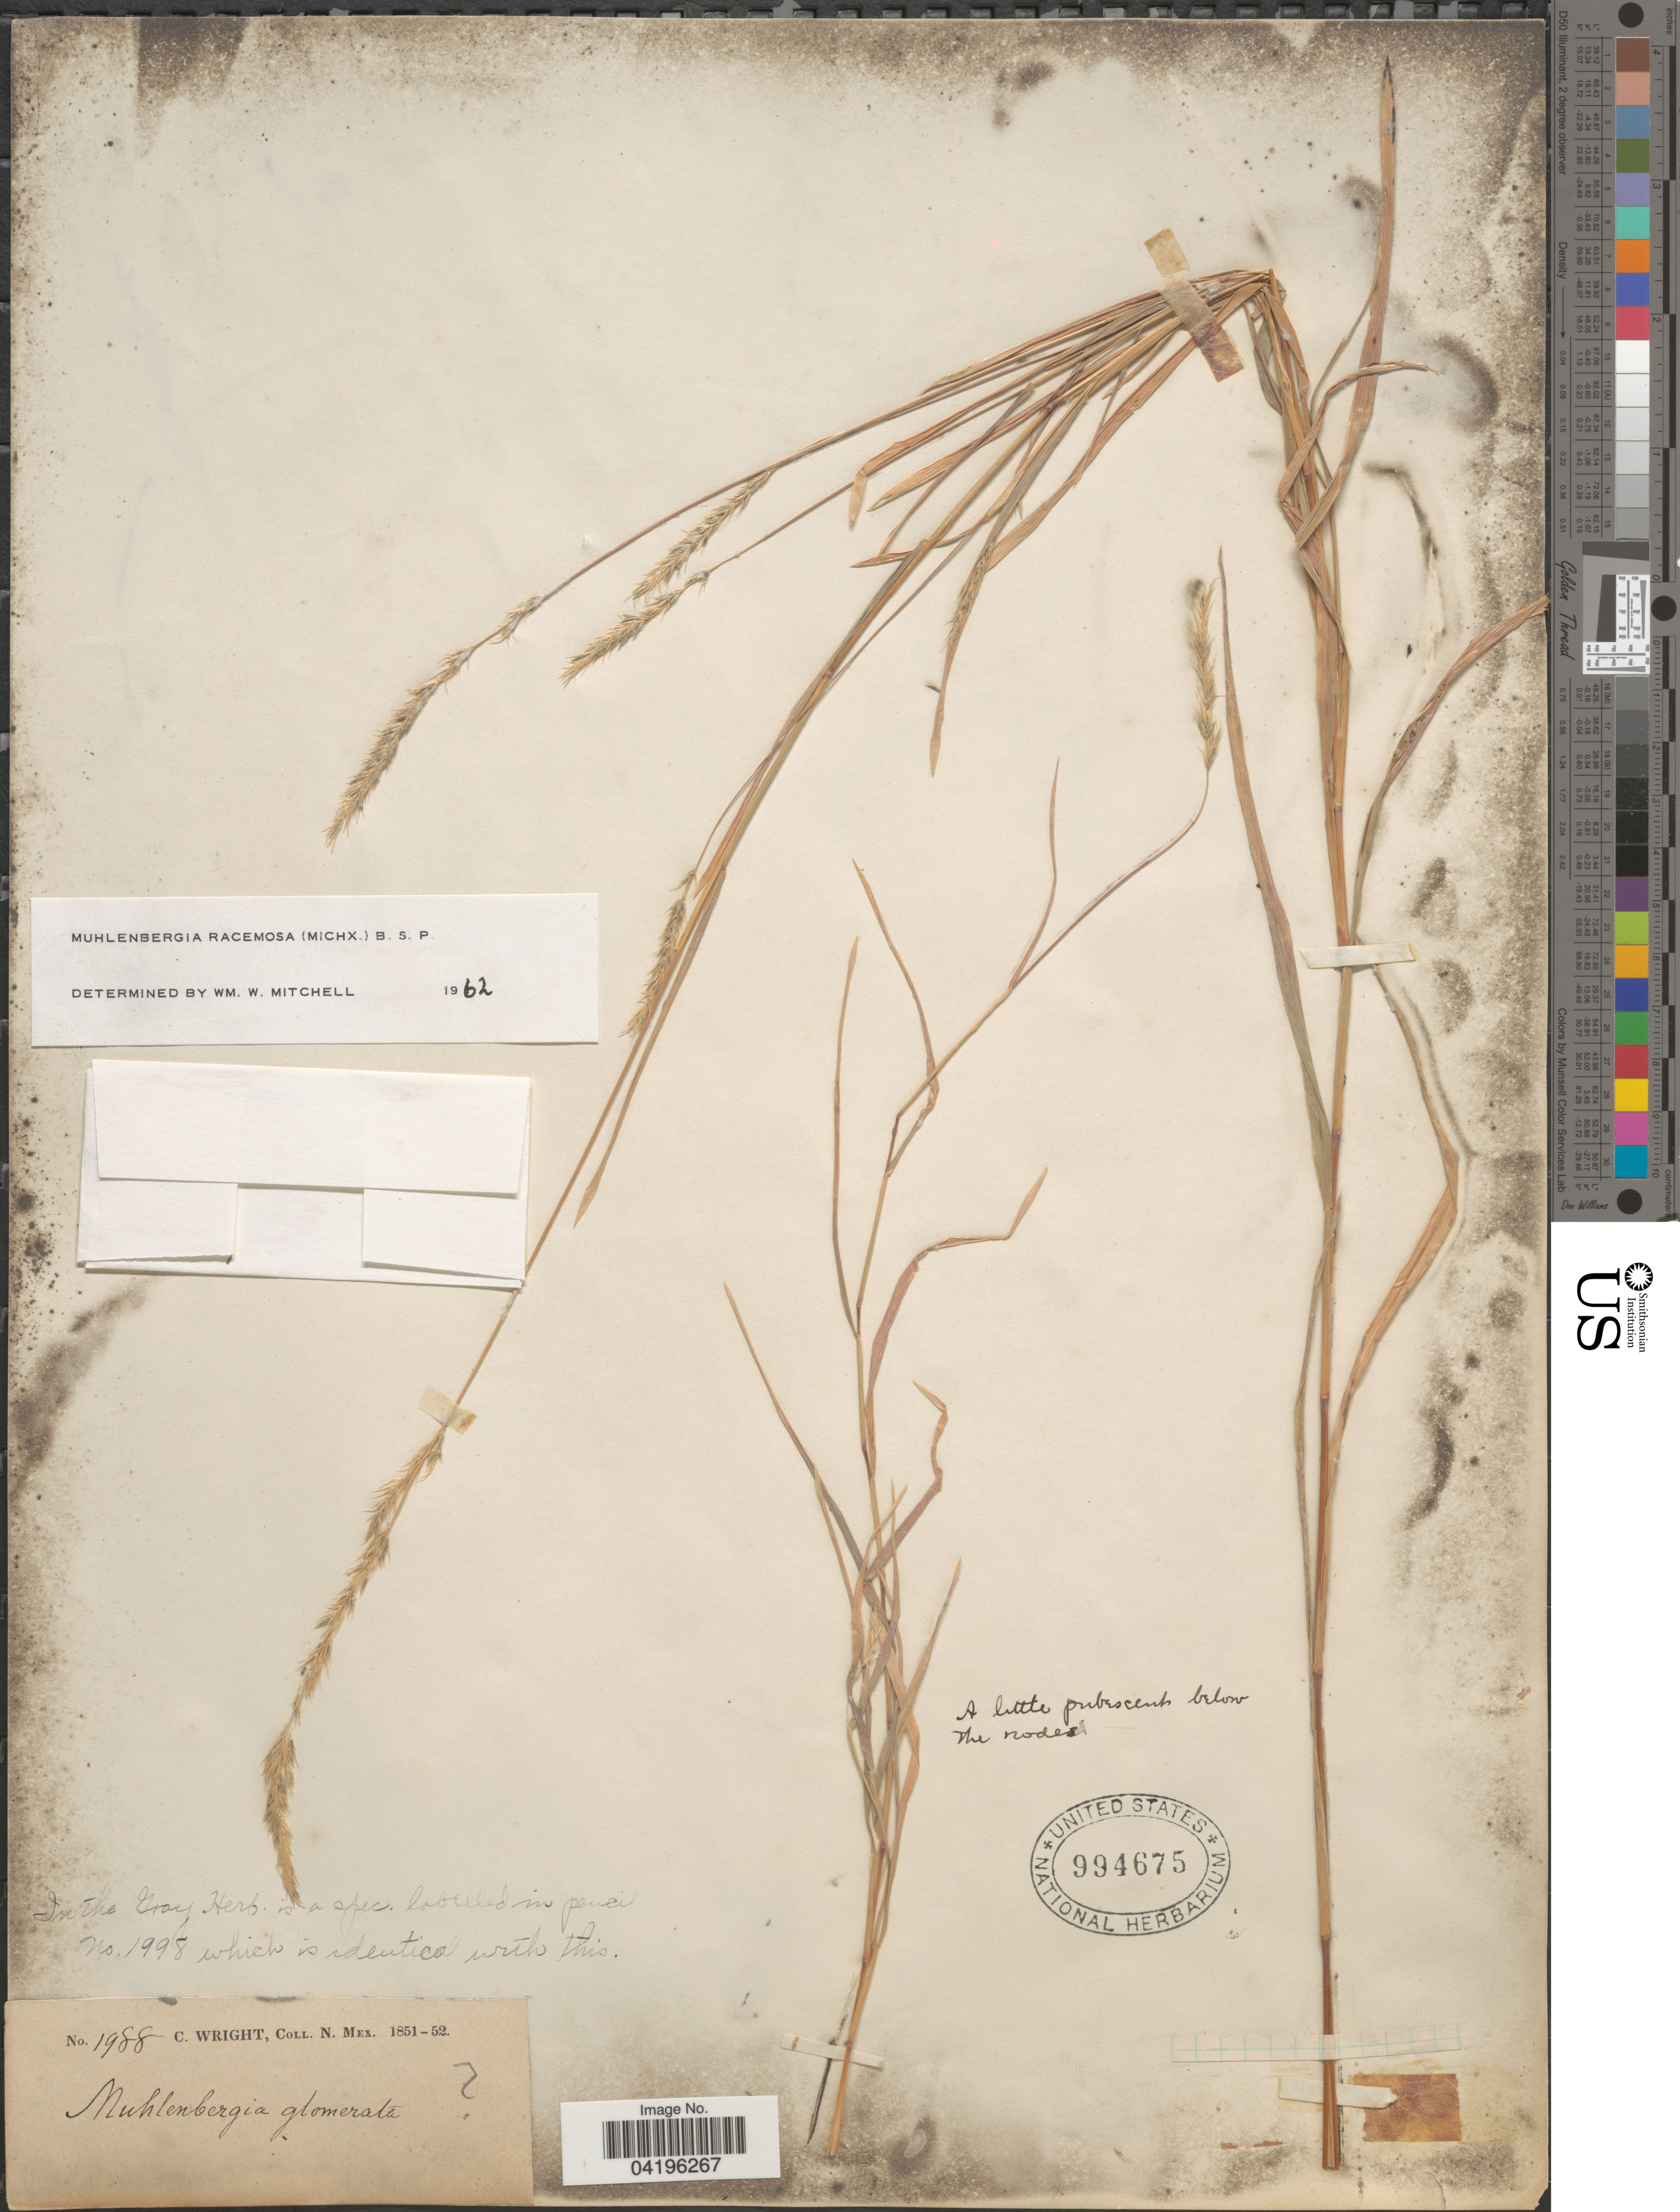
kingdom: Plantae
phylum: Tracheophyta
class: Liliopsida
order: Poales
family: Poaceae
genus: Muhlenbergia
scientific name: Muhlenbergia racemosa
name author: (Michx.) Britton et al.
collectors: C. Wright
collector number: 1988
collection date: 1851/1852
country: United States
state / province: New Mexico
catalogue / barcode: US 994675